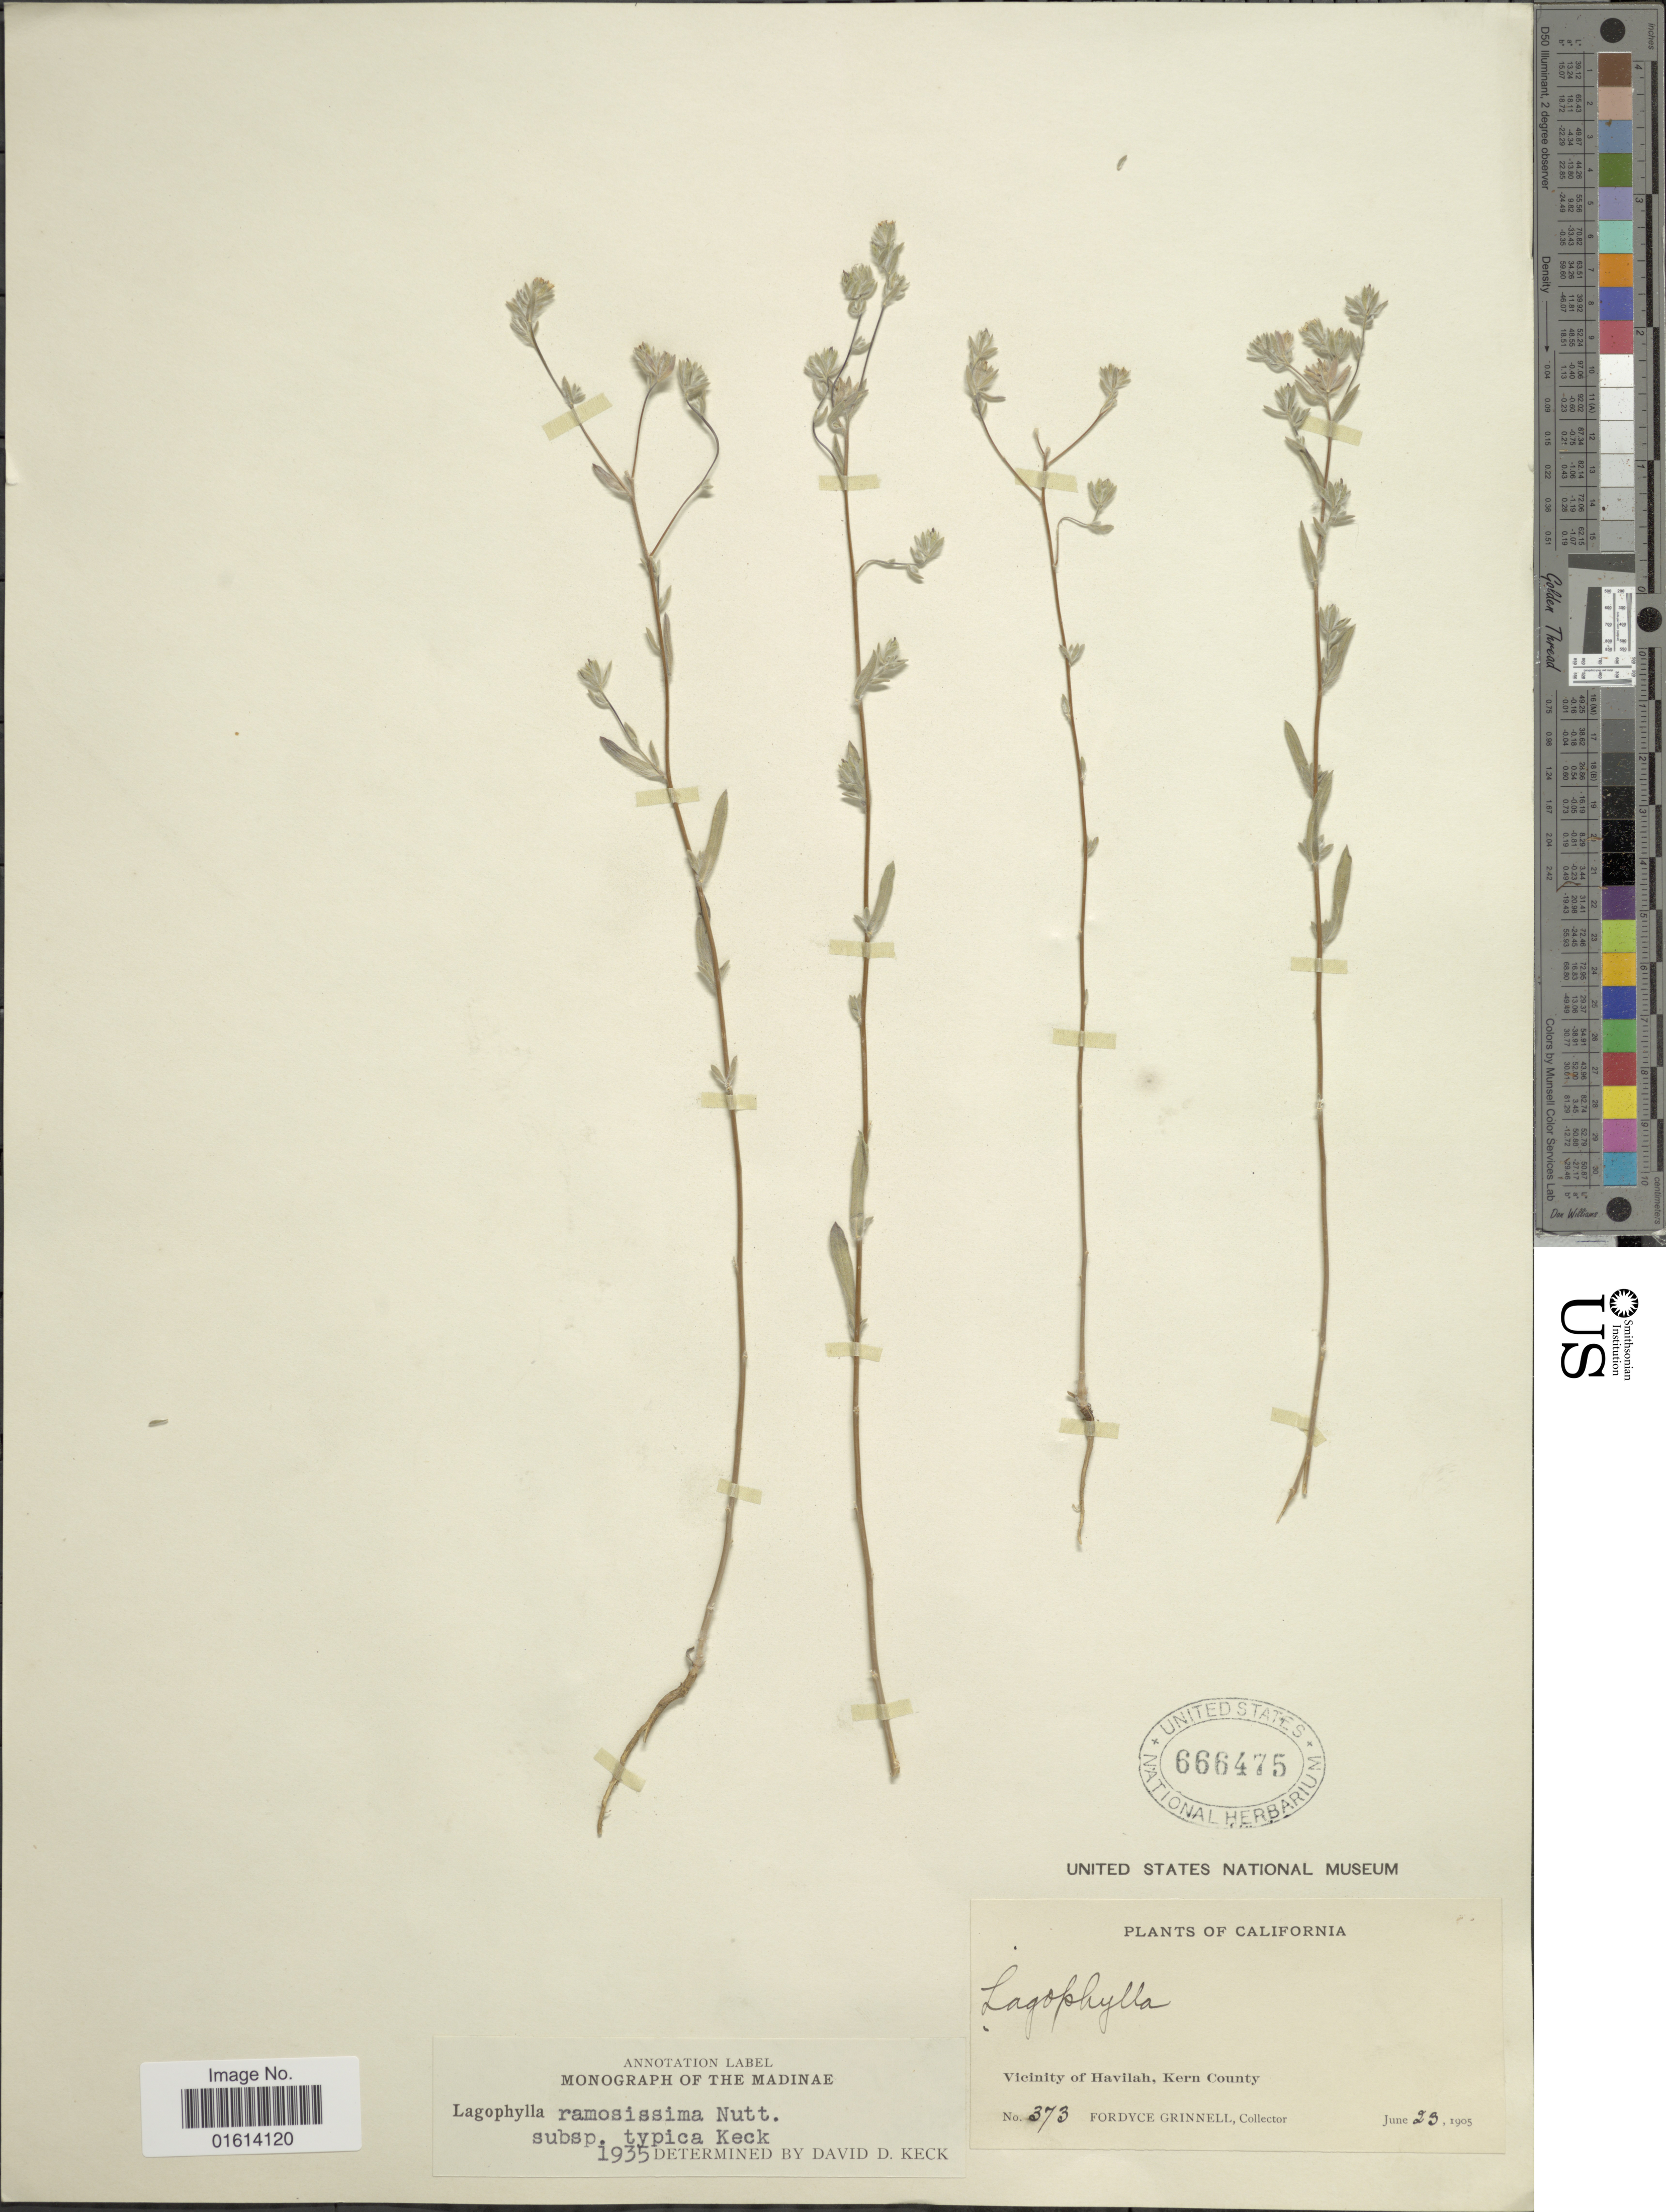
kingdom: Plantae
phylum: Tracheophyta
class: Magnoliopsida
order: Asterales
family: Asteraceae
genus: Lagophylla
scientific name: Lagophylla ramosissima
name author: Nutt.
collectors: F. Grinnell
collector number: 373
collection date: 1905-06-23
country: United States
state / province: California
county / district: Kern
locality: Vicinity of Havilah, Kern County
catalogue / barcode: US 666475